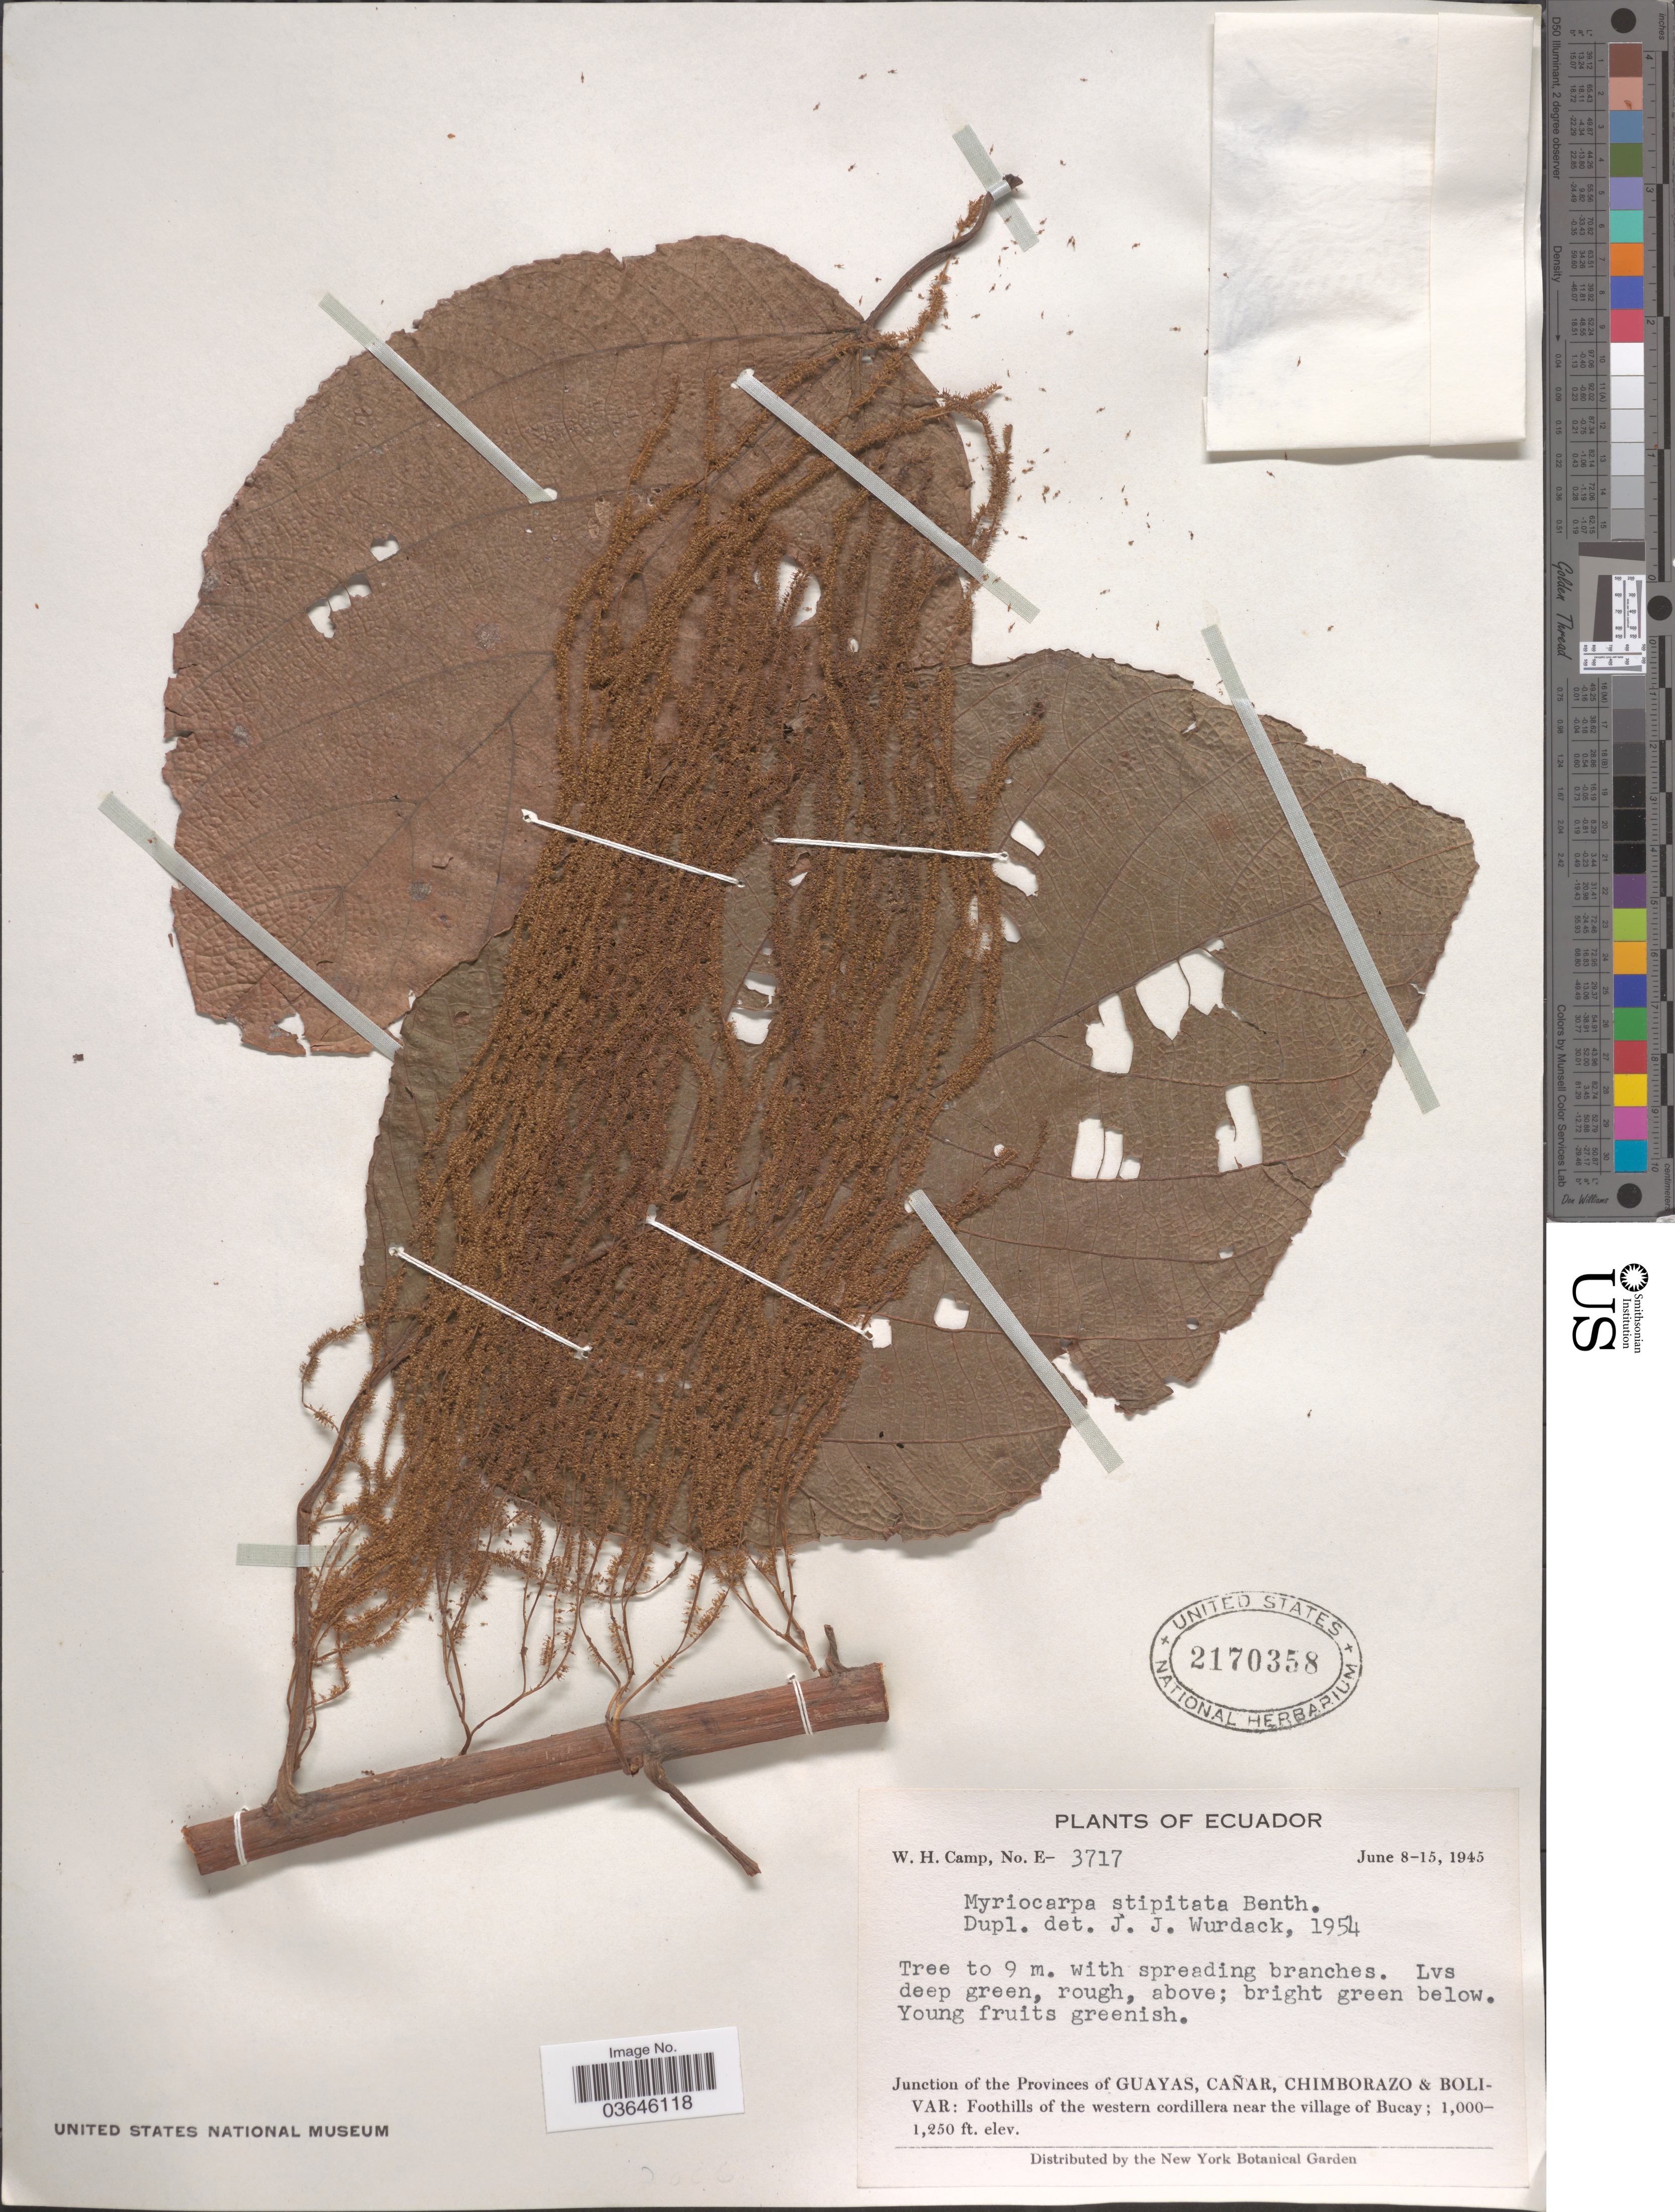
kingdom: Plantae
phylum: Tracheophyta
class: Magnoliopsida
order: Rosales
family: Urticaceae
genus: Myriocarpa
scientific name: Myriocarpa stipitata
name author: Benth.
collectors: W. H. Camp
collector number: E-3717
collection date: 1945-06-08/1945-06-15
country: Ecuador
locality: Junction of the Provinces of Guayas, Cañar, Chimborazo & Bolivar: foothills of the western cordillera near the village of Bucay.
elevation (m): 305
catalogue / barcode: US 2170358